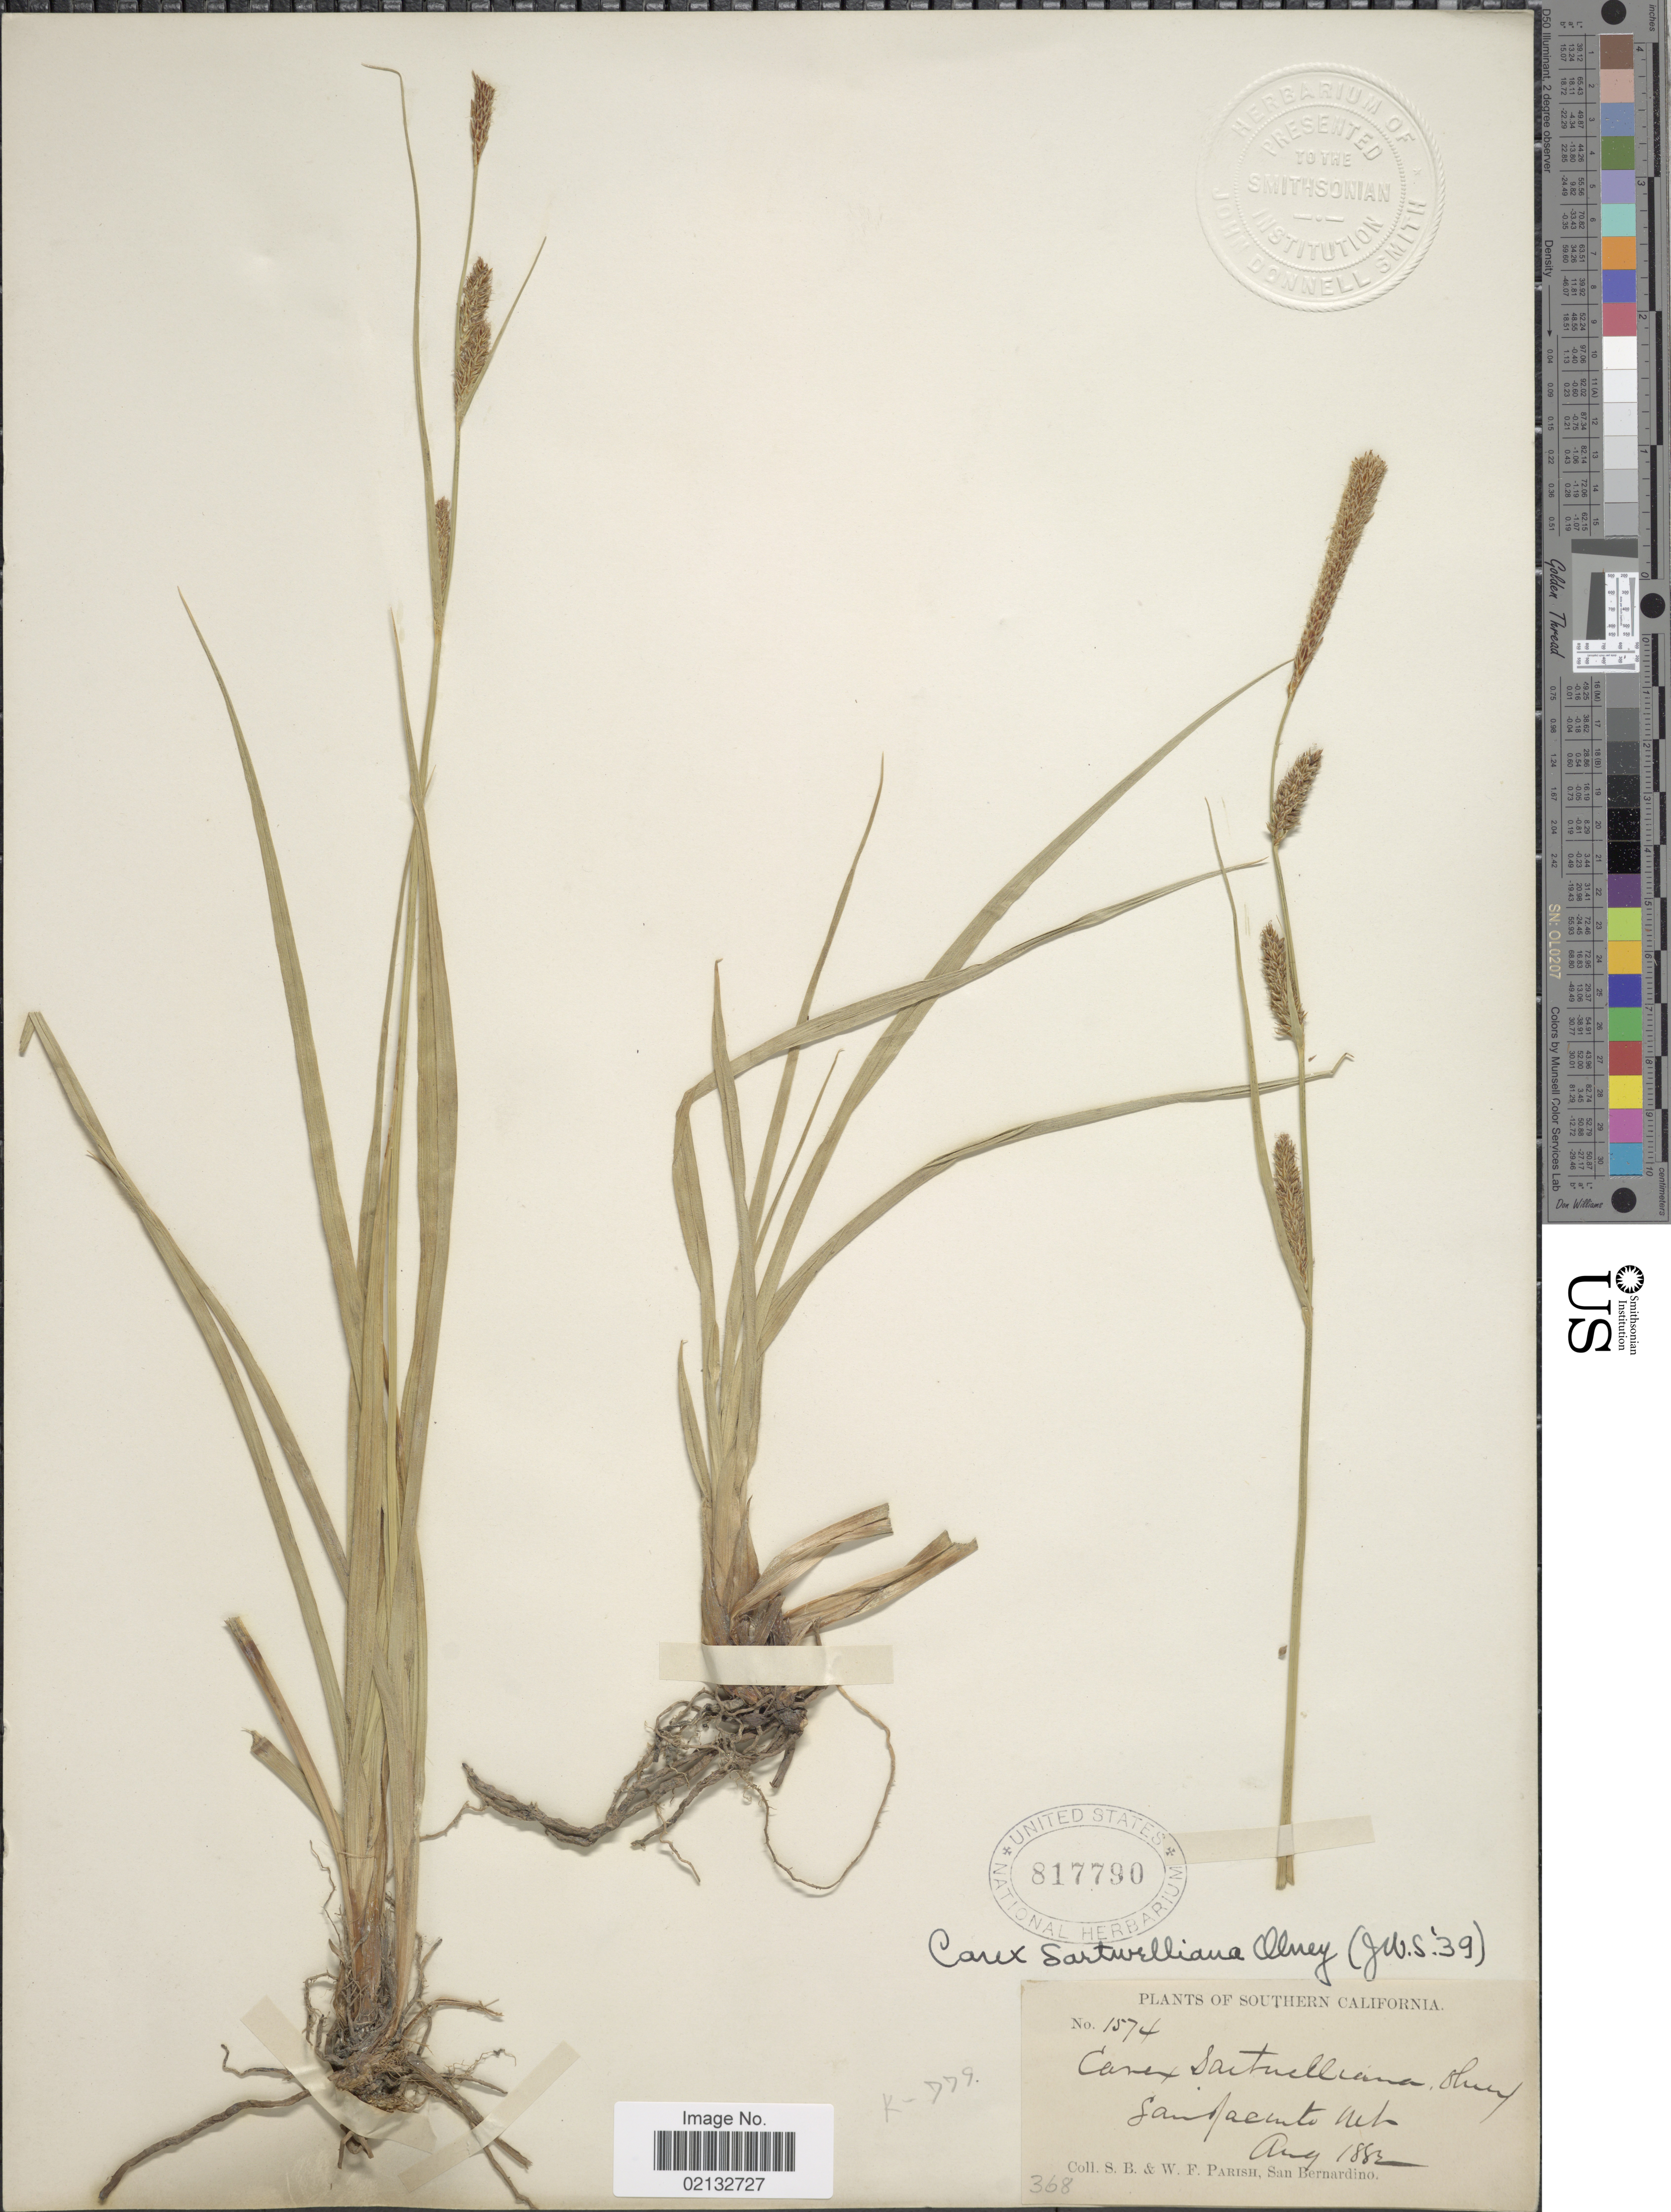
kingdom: Plantae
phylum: Tracheophyta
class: Liliopsida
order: Poales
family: Cyperaceae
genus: Carex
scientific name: Carex sartwelliana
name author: Olney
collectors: S. B. Parish & W. F. Parish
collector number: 368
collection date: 1883-08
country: United States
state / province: California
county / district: Riverside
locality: Southern California. San Jacinto Mt.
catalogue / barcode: US 817790